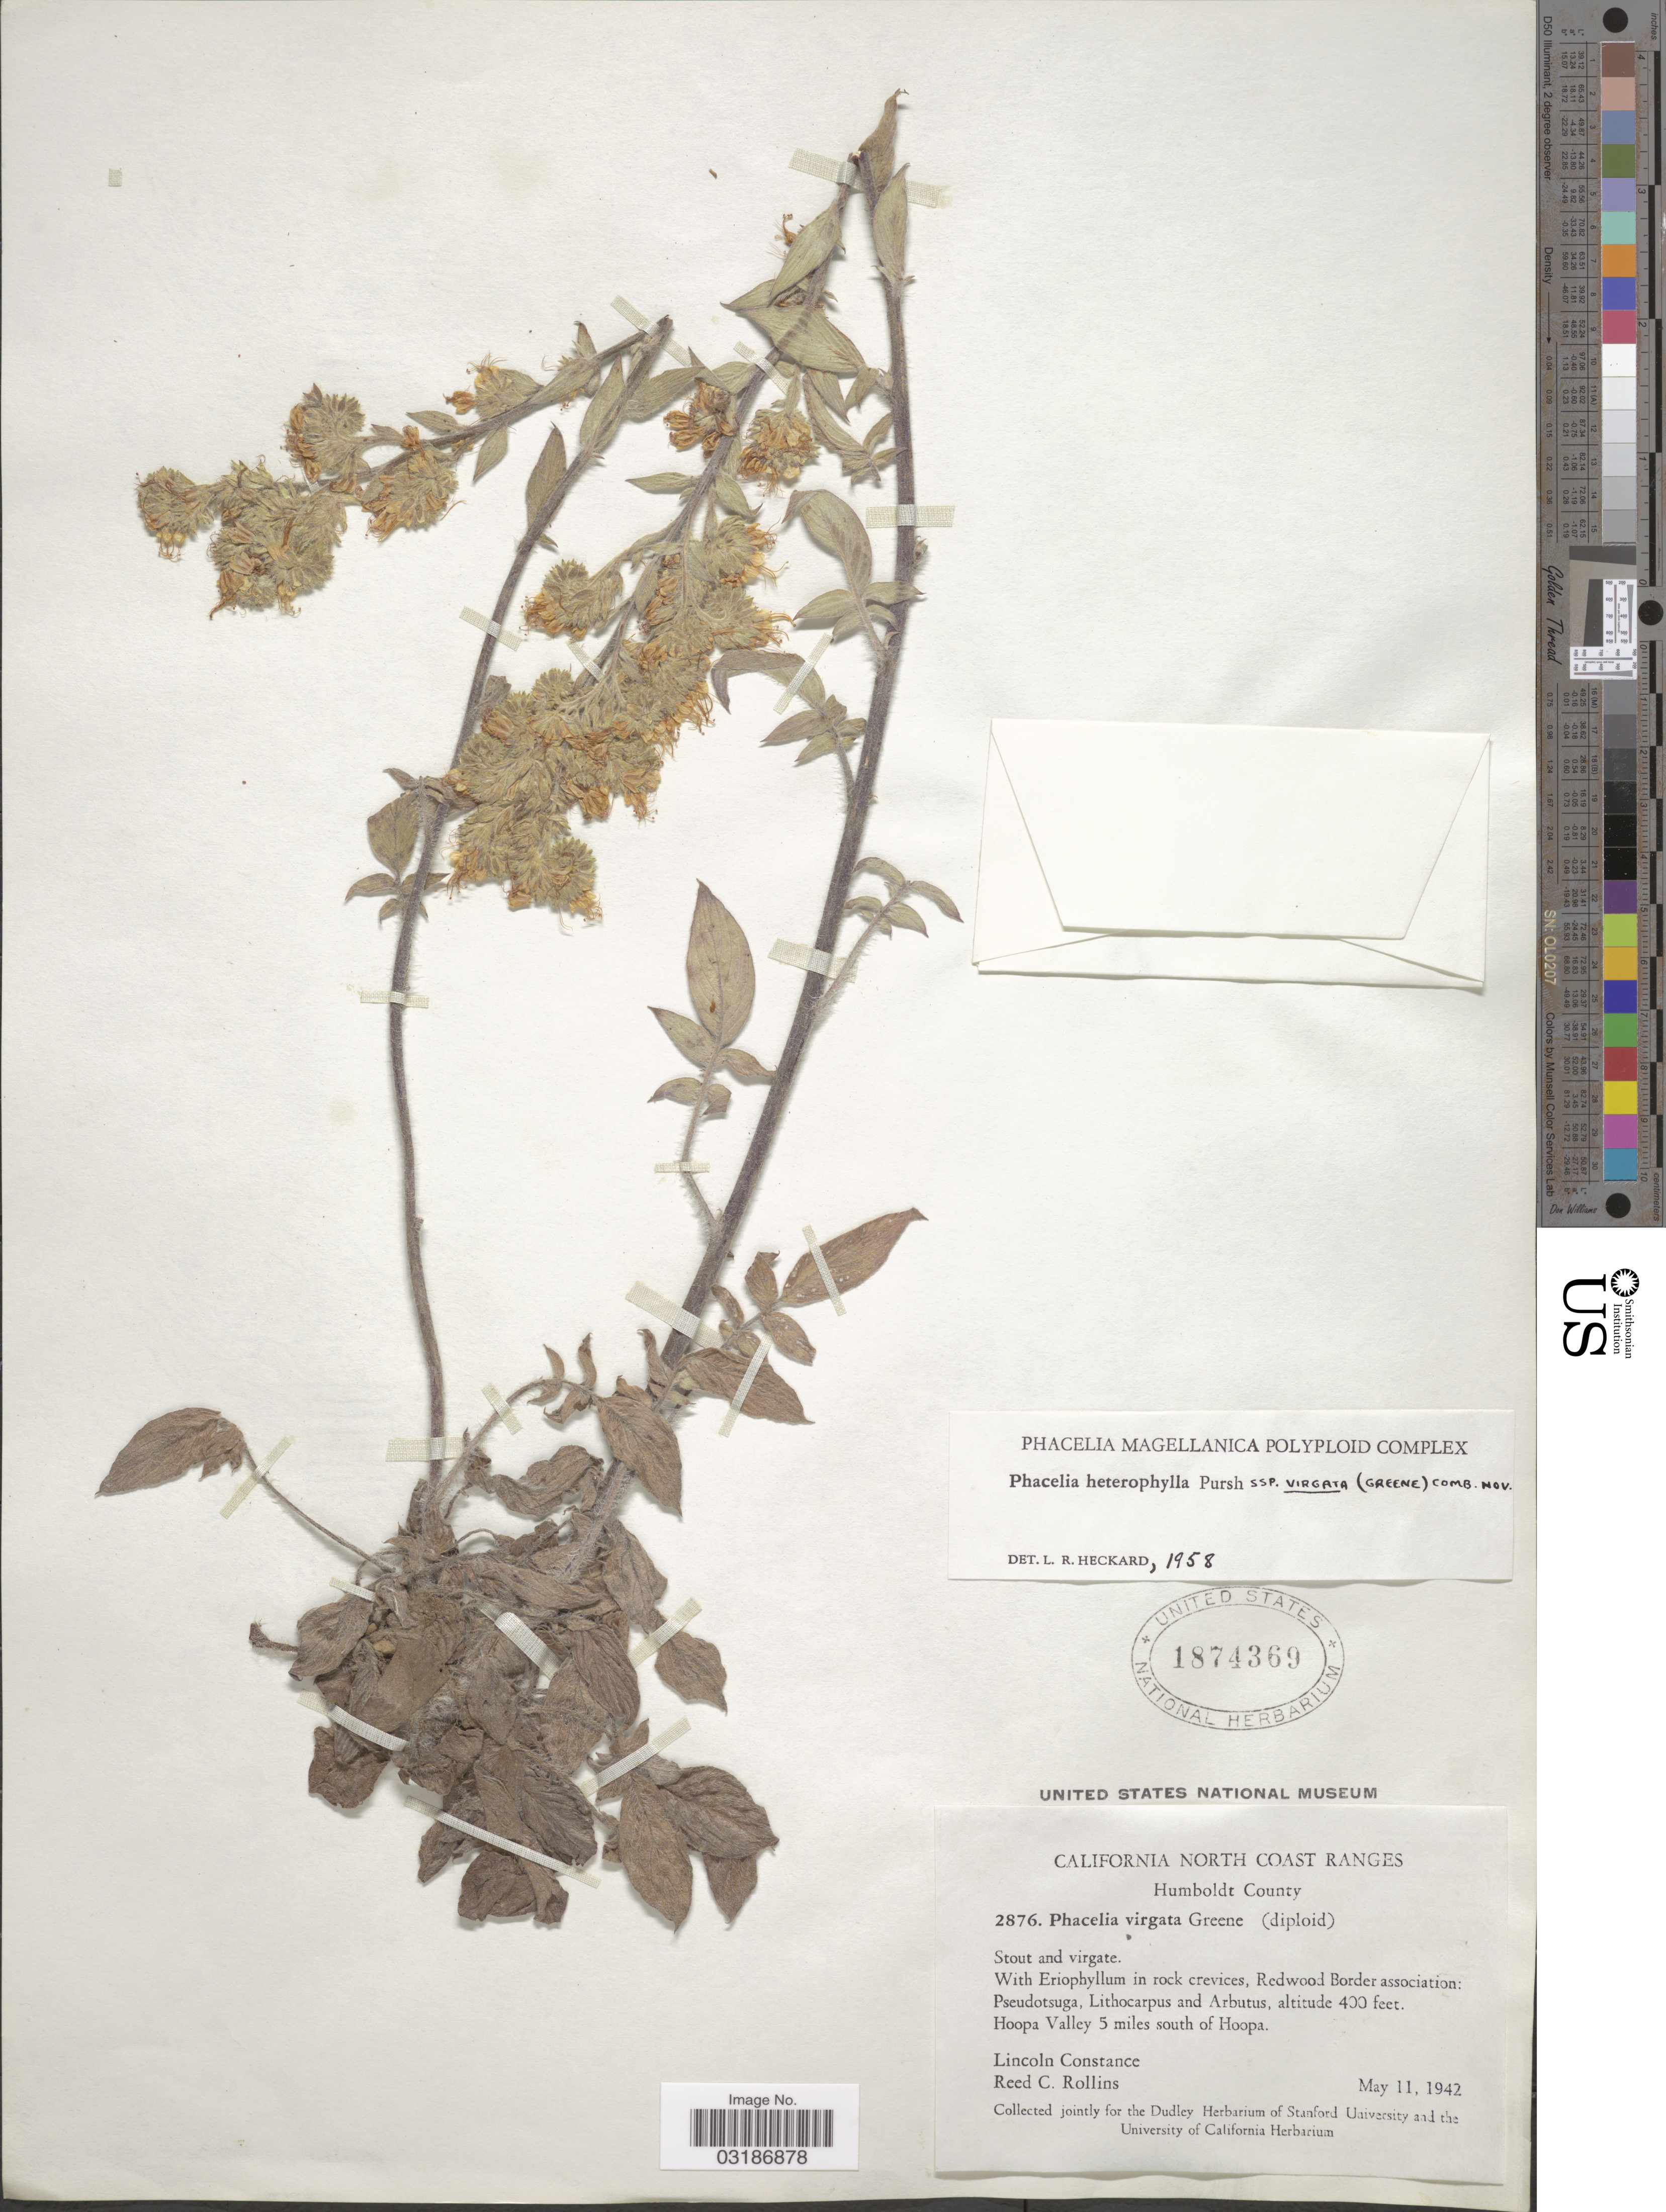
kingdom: Plantae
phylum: Tracheophyta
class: Magnoliopsida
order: Boraginales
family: Hydrophyllaceae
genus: Phacelia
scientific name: Phacelia heterophylla subsp. virgata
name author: (Greene) Heckard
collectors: L. Constance & R. C. Rollins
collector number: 2876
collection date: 1942-05-11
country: United States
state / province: California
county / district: Humboldt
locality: California North Coast Ranges. Humboldt County. Hoopa Valley 5 miles south of Hoopa.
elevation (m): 122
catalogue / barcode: US 1874369